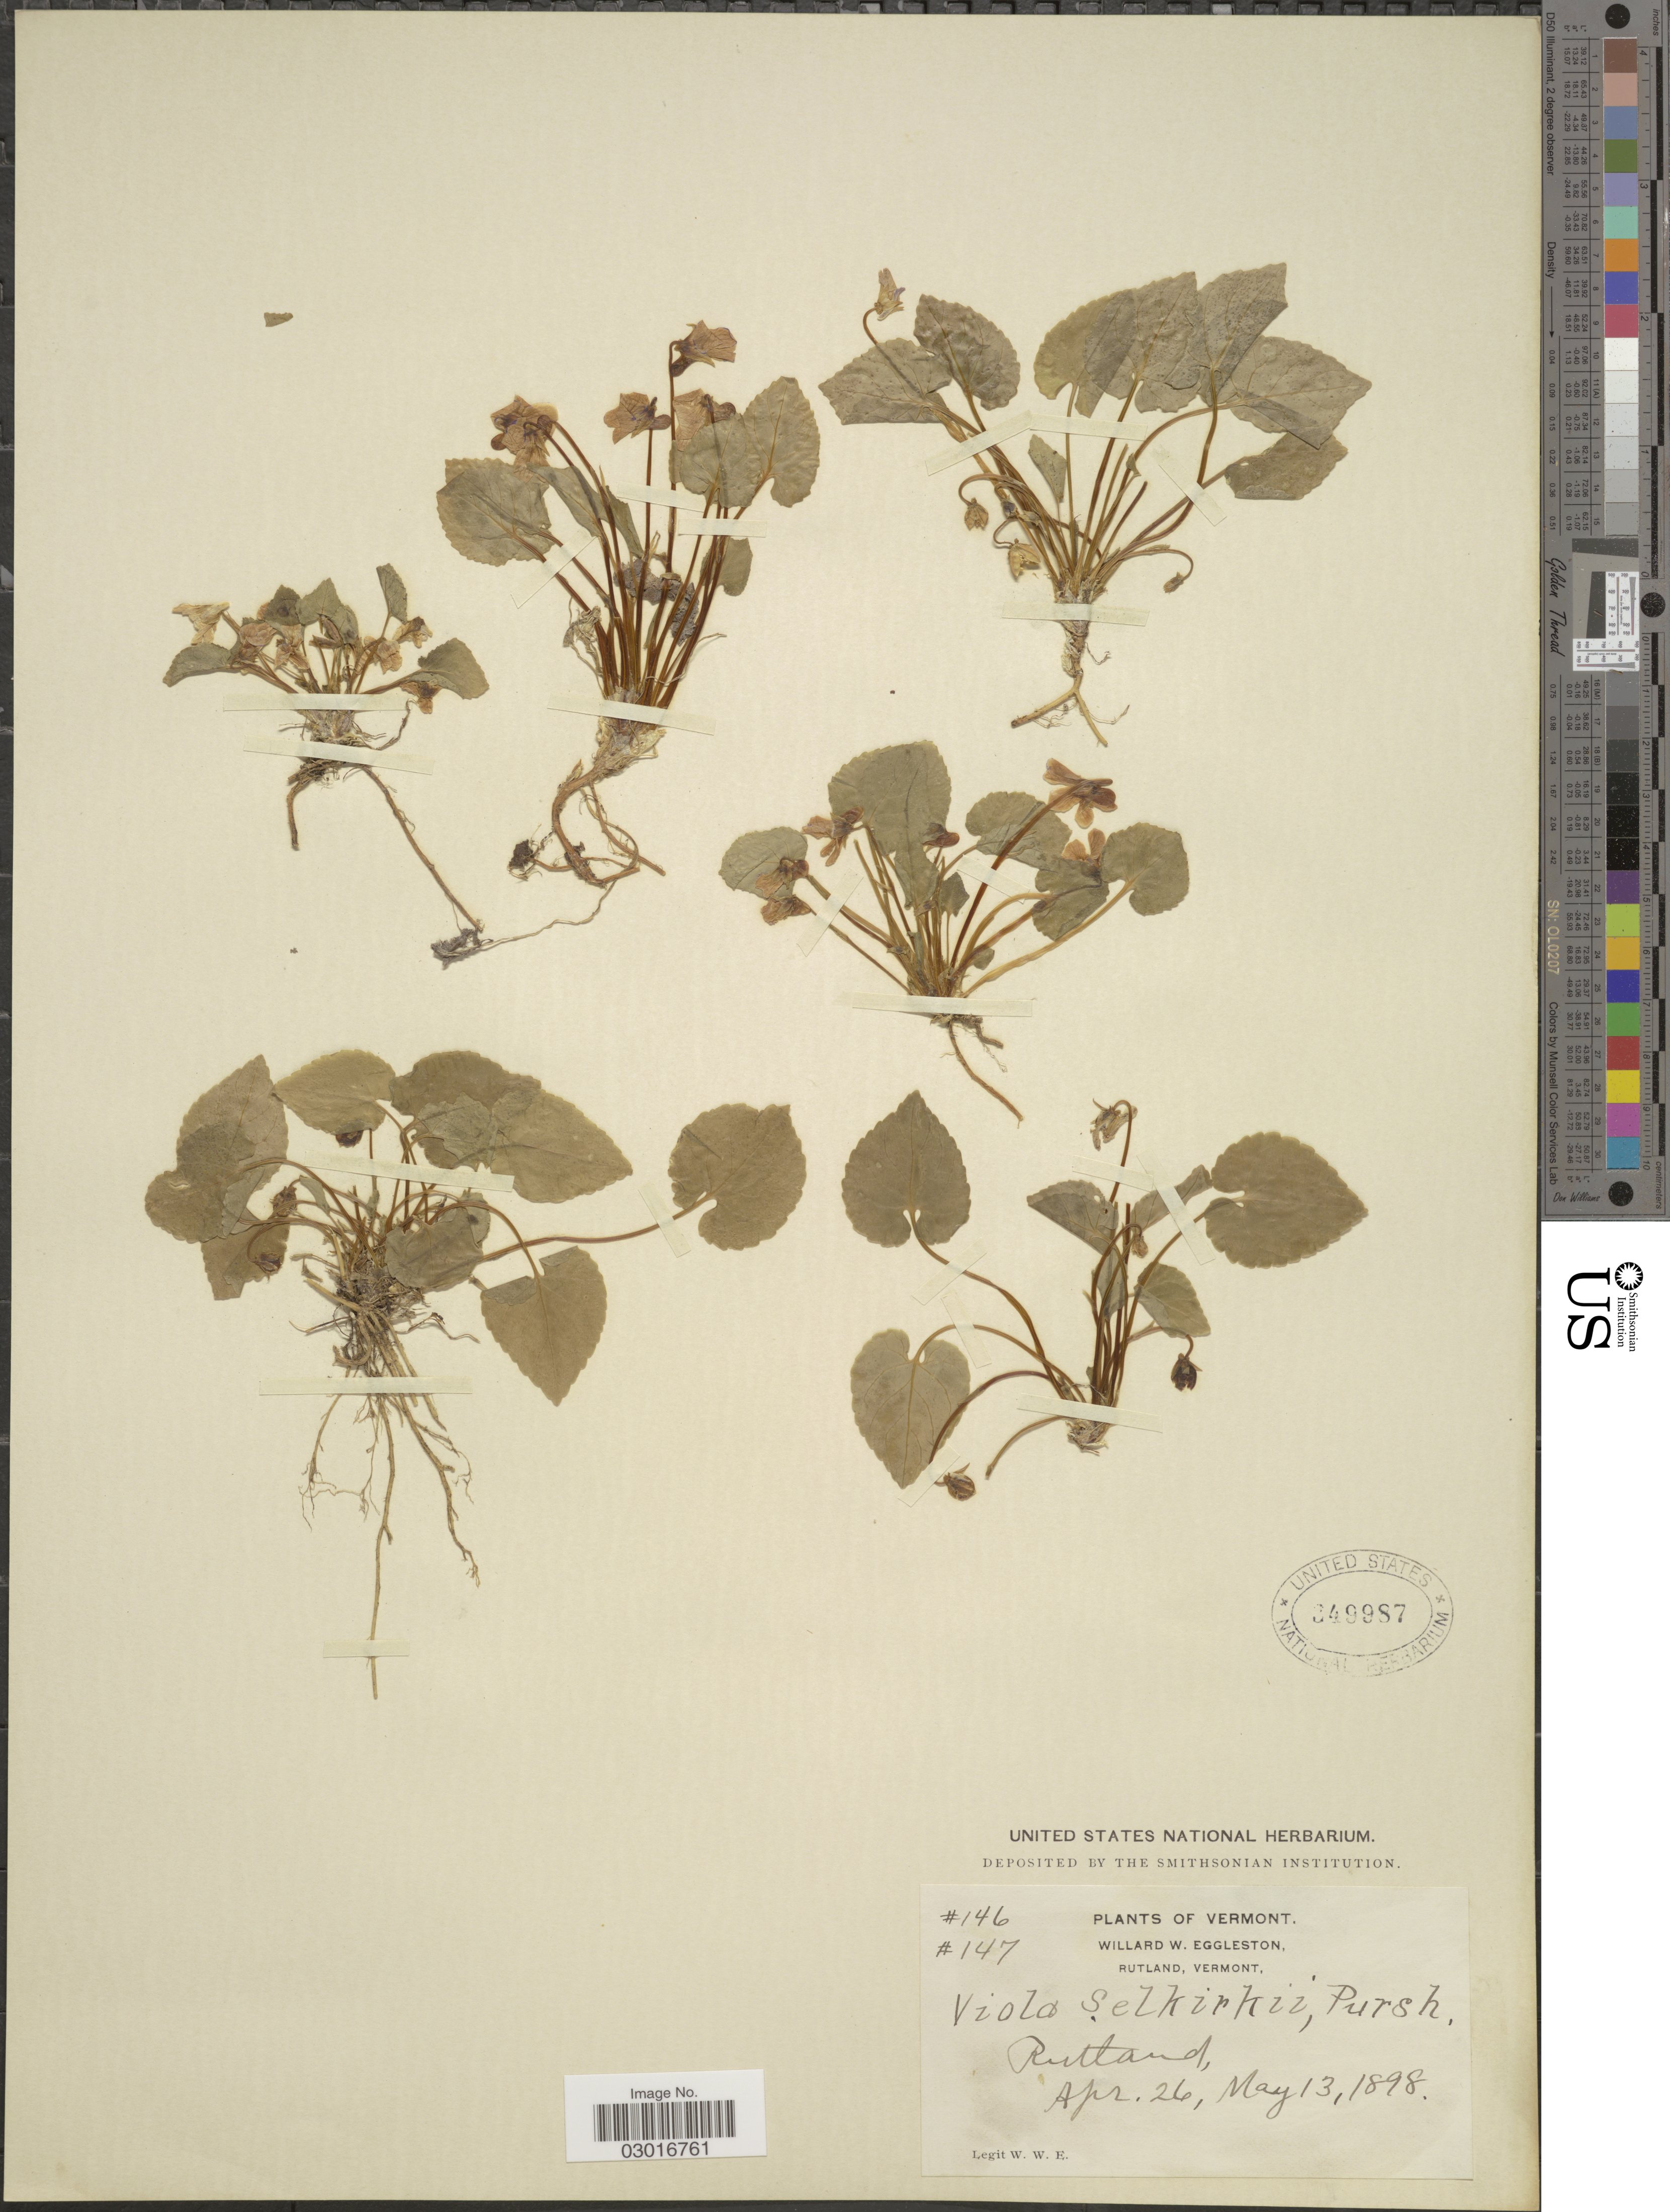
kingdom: Plantae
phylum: Tracheophyta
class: Magnoliopsida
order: Malpighiales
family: Violaceae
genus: Viola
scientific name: Viola selkirkii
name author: Pursh ex Goldie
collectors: W. W. Eggleston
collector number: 146/147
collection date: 1898-04-26/1898-05-13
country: United States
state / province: Vermont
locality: Rutland.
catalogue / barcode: US 349987